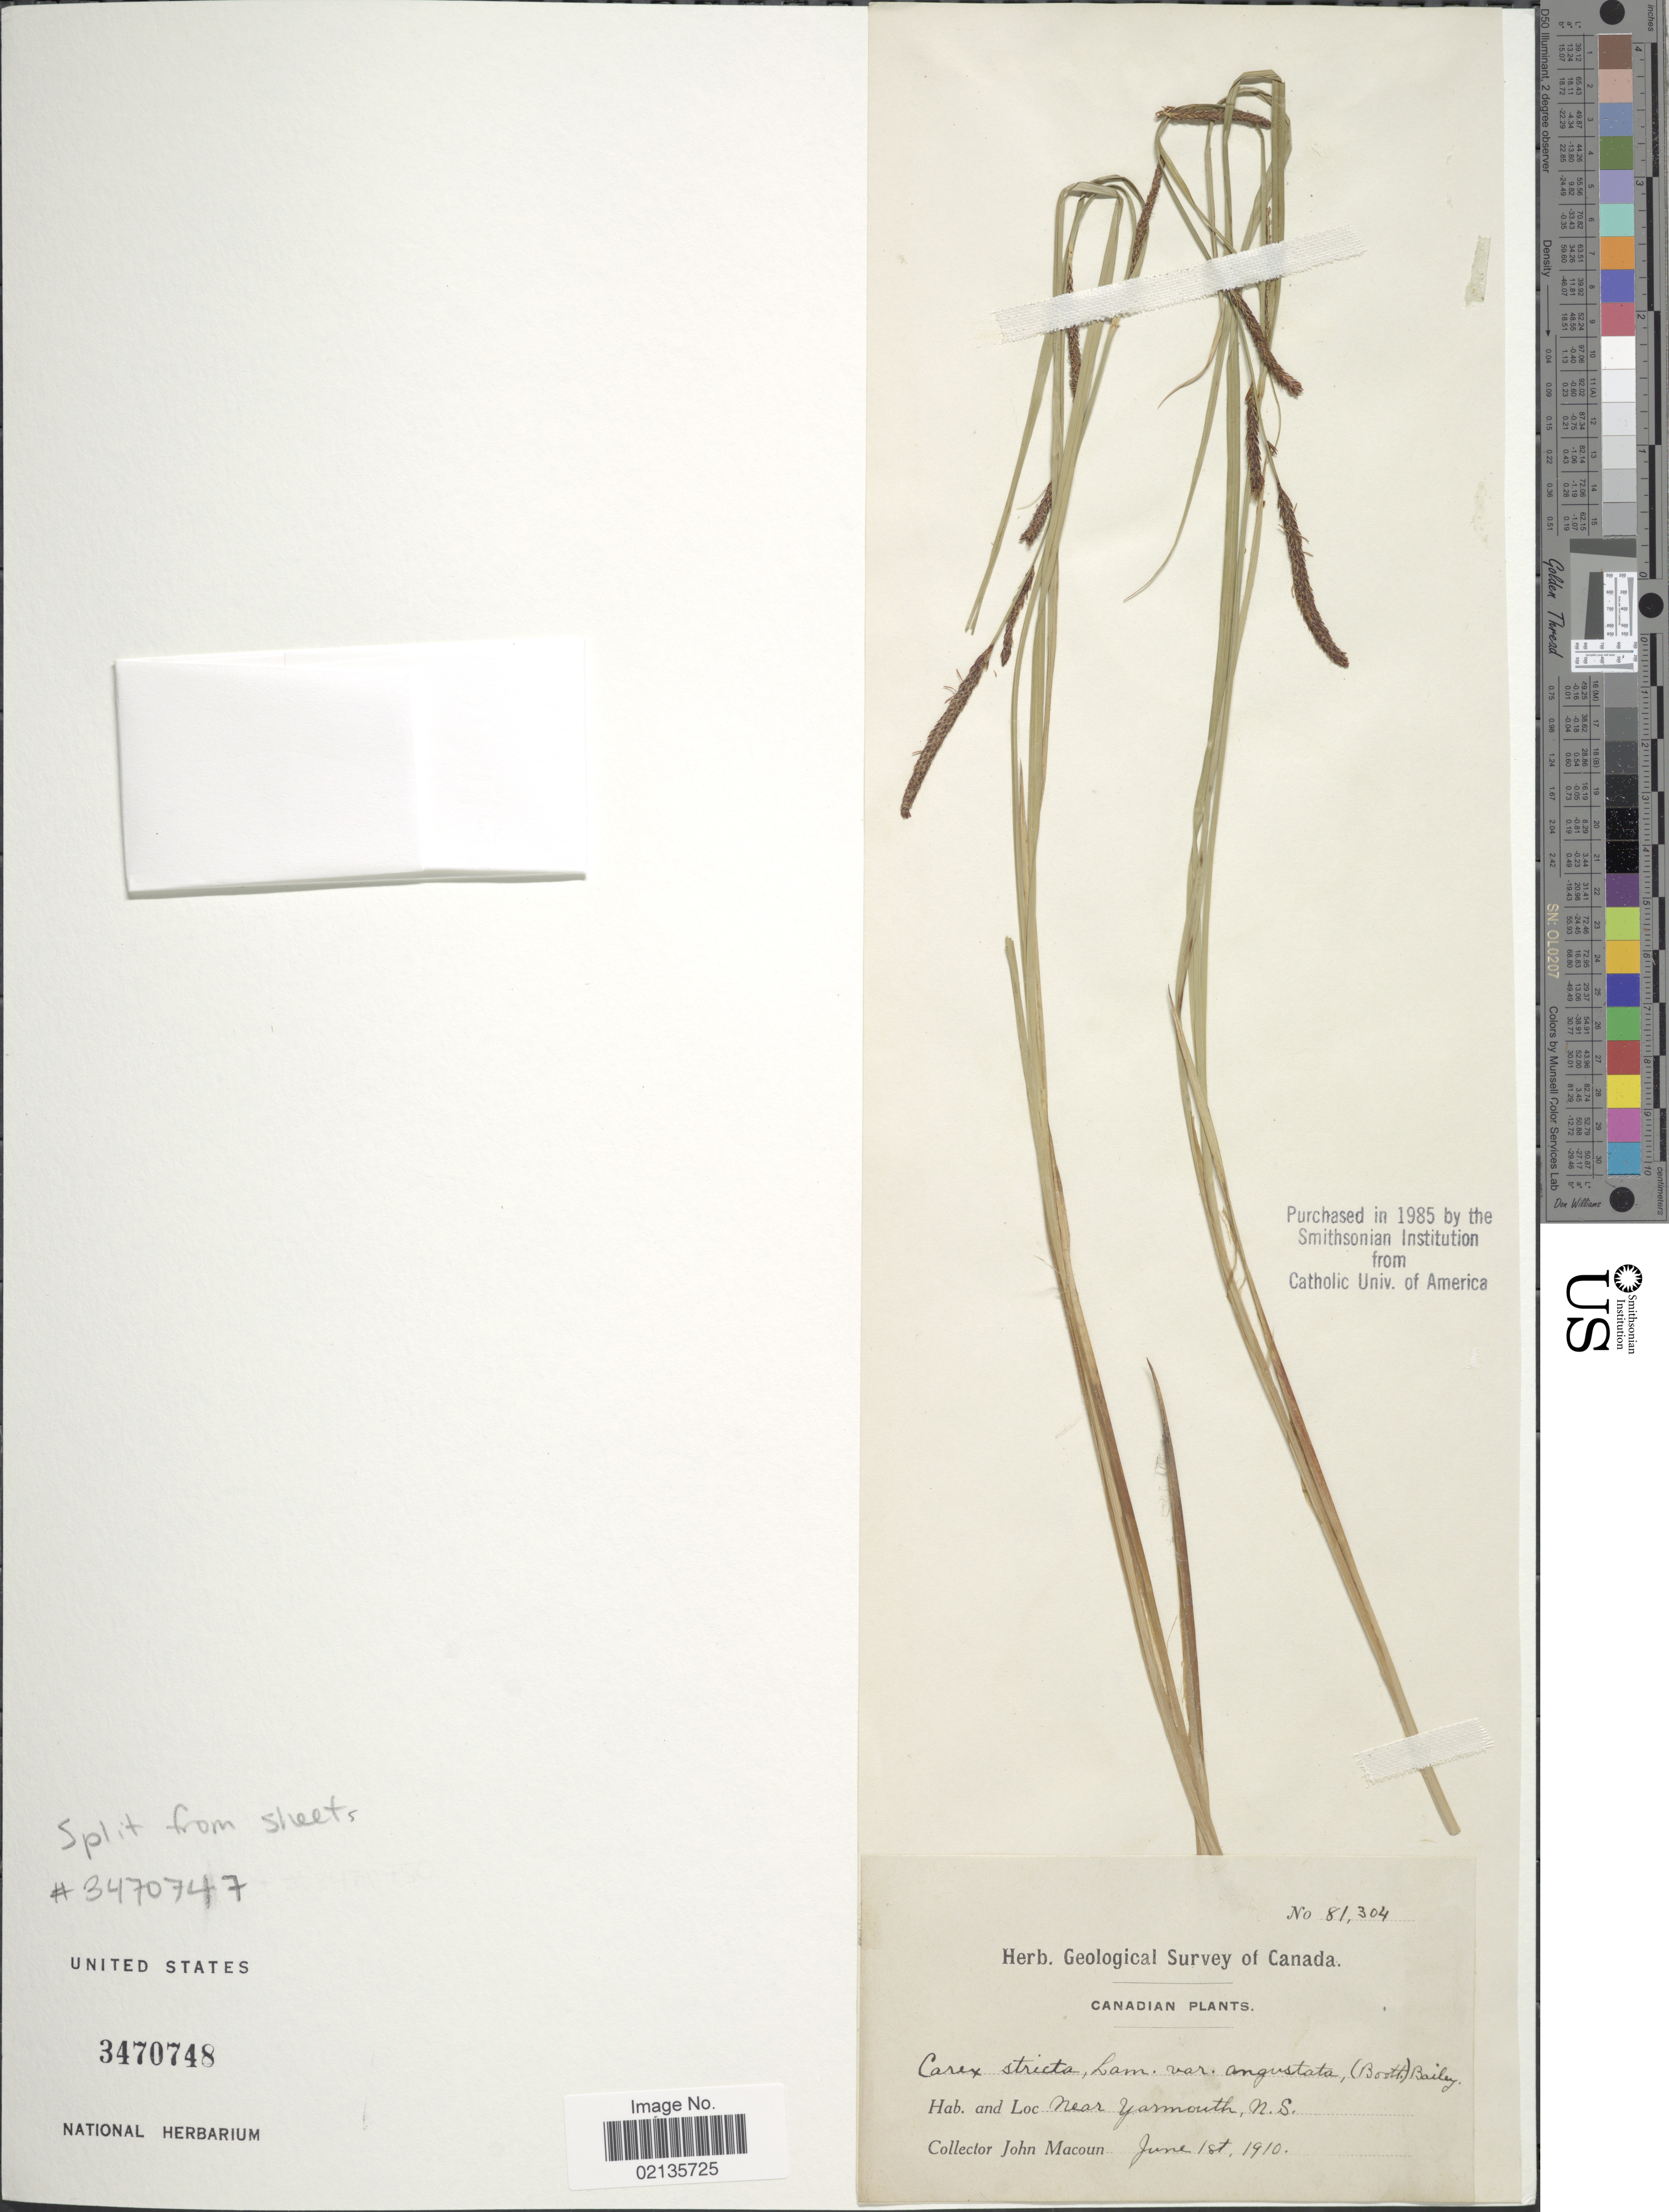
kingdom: Plantae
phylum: Tracheophyta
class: Liliopsida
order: Poales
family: Cyperaceae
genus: Carex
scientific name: Carex stricta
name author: Lam.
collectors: J. Macoun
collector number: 81304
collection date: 1910-06-01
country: Canada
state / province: Nova Scotia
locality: Near Yarmouth, NS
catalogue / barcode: US 3470748